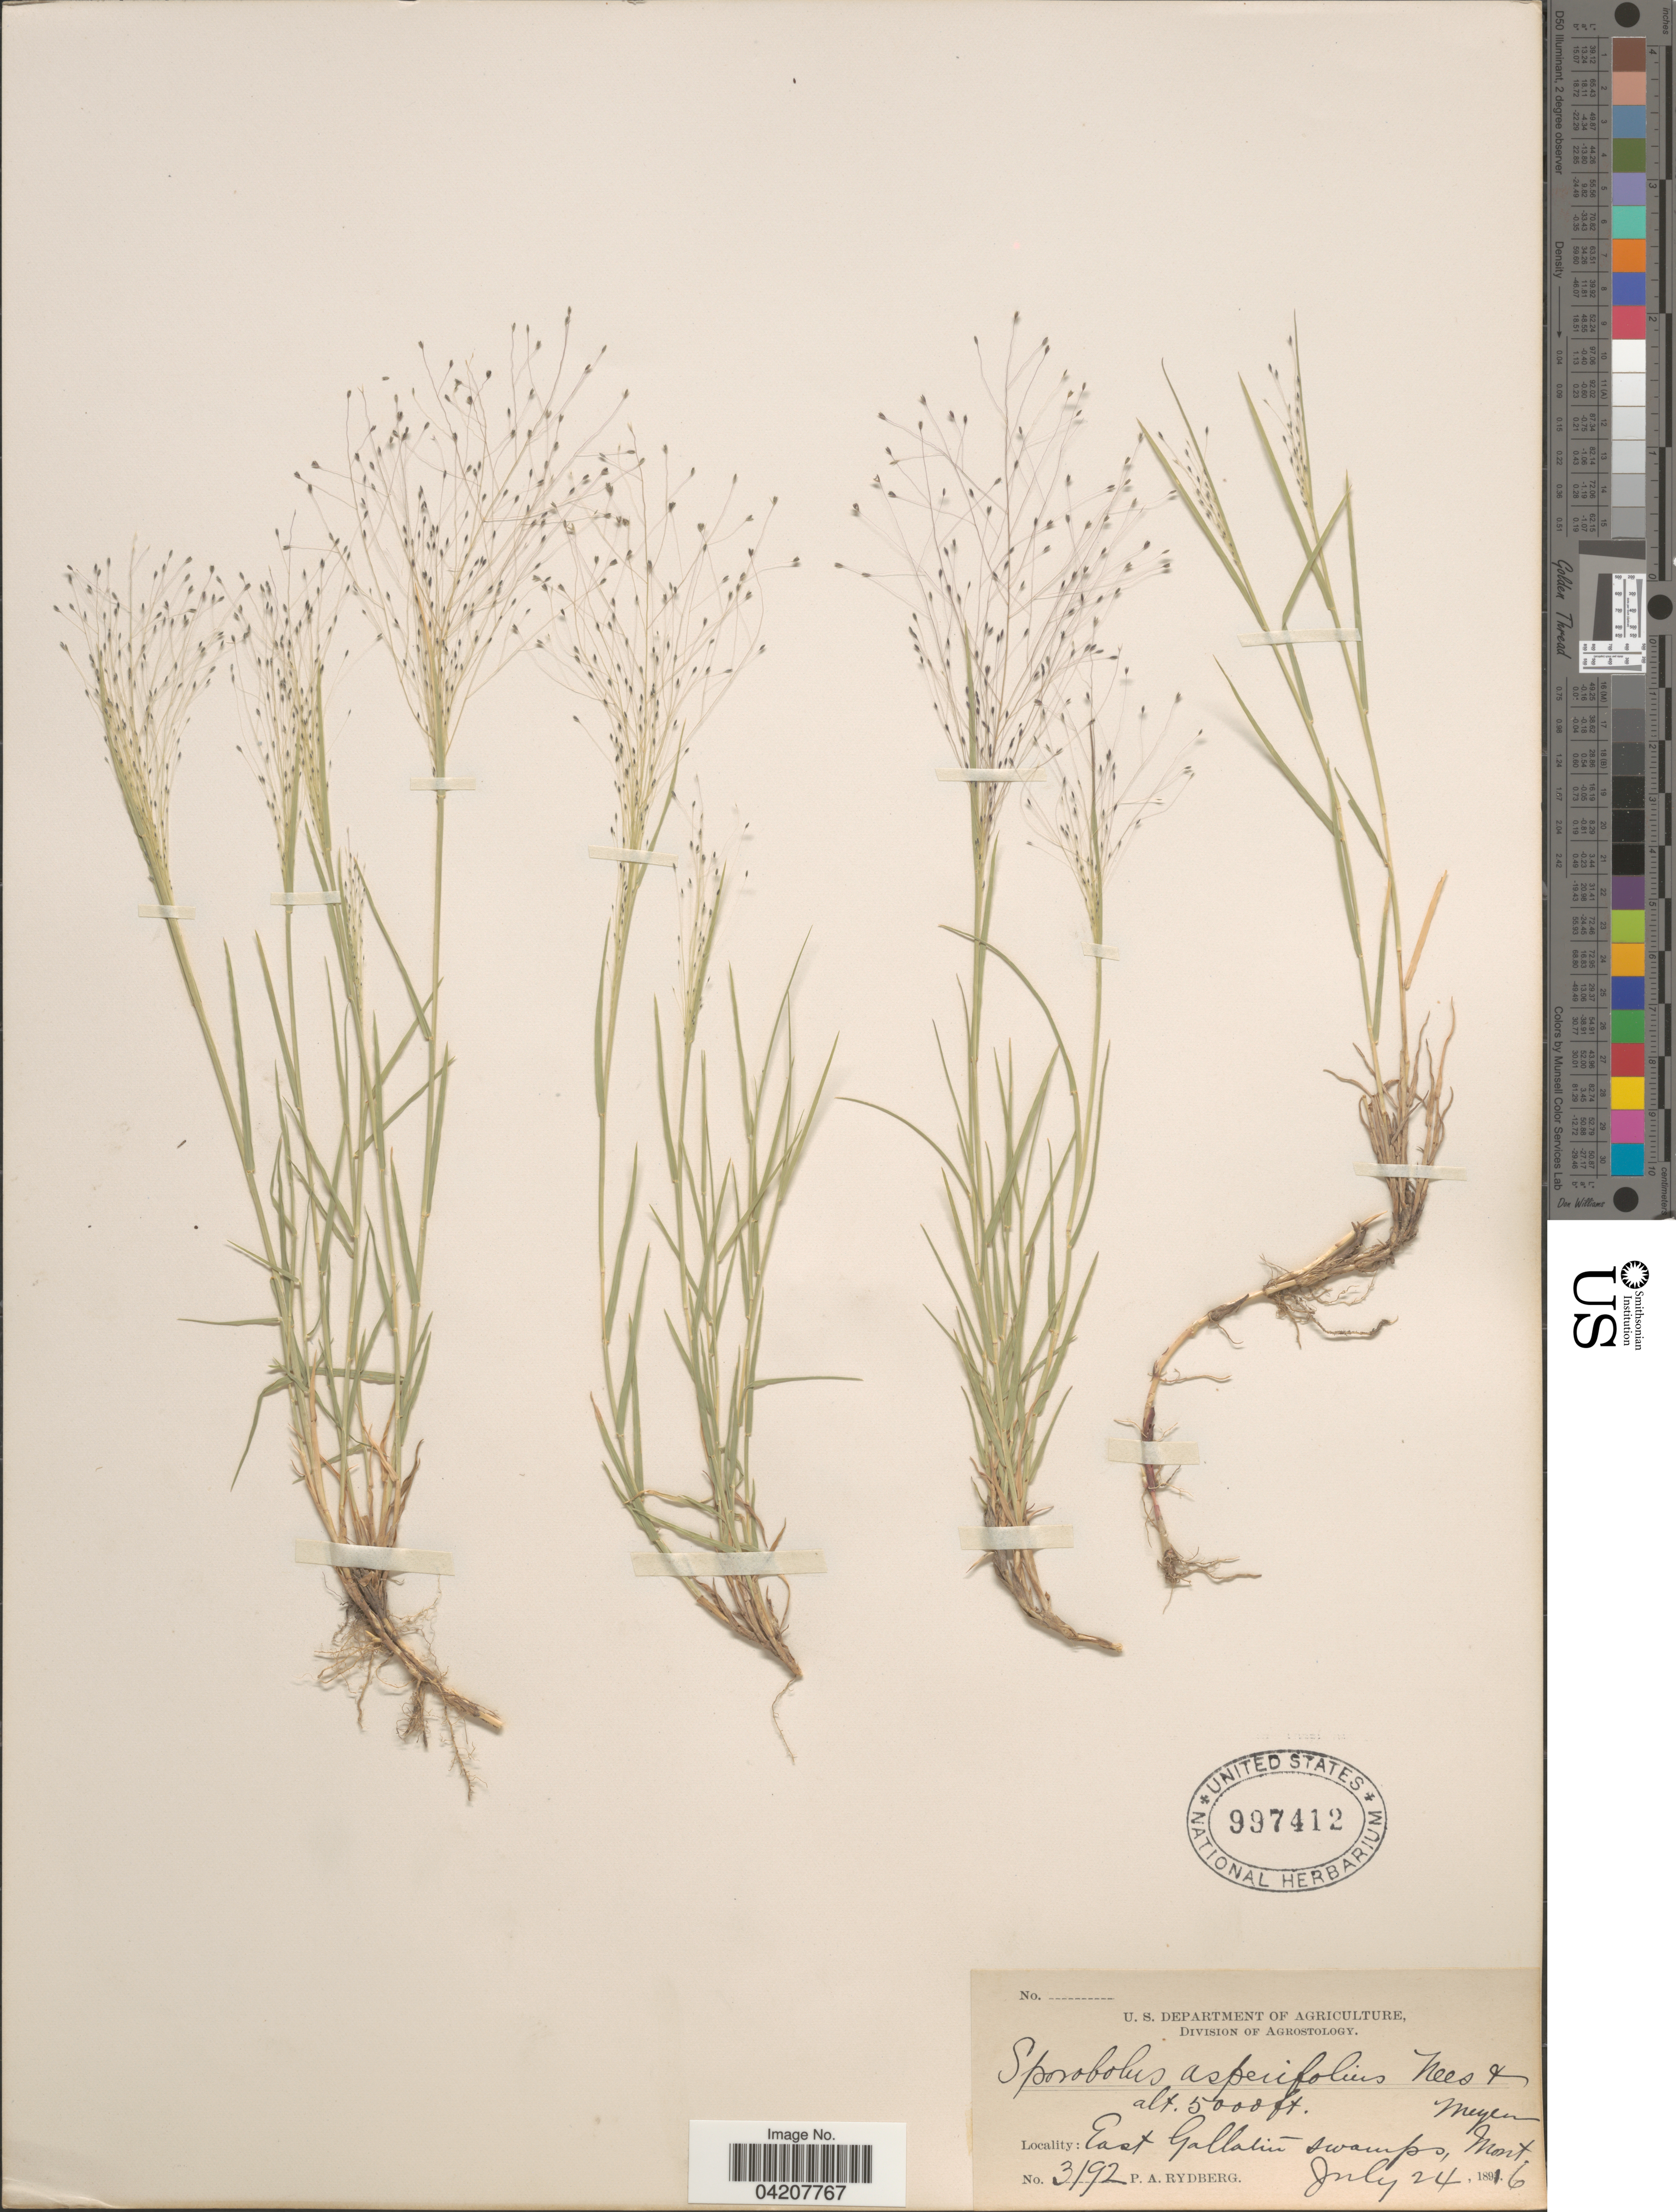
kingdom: Plantae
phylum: Tracheophyta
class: Liliopsida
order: Poales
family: Poaceae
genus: Muhlenbergia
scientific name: Muhlenbergia asperifolia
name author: (Nees & Meyen ex Trin.) Parodi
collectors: P. A. Rydberg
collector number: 3192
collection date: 1896-07-24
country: United States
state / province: Montana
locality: East Gallatin swamps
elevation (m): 1524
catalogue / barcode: US 997412